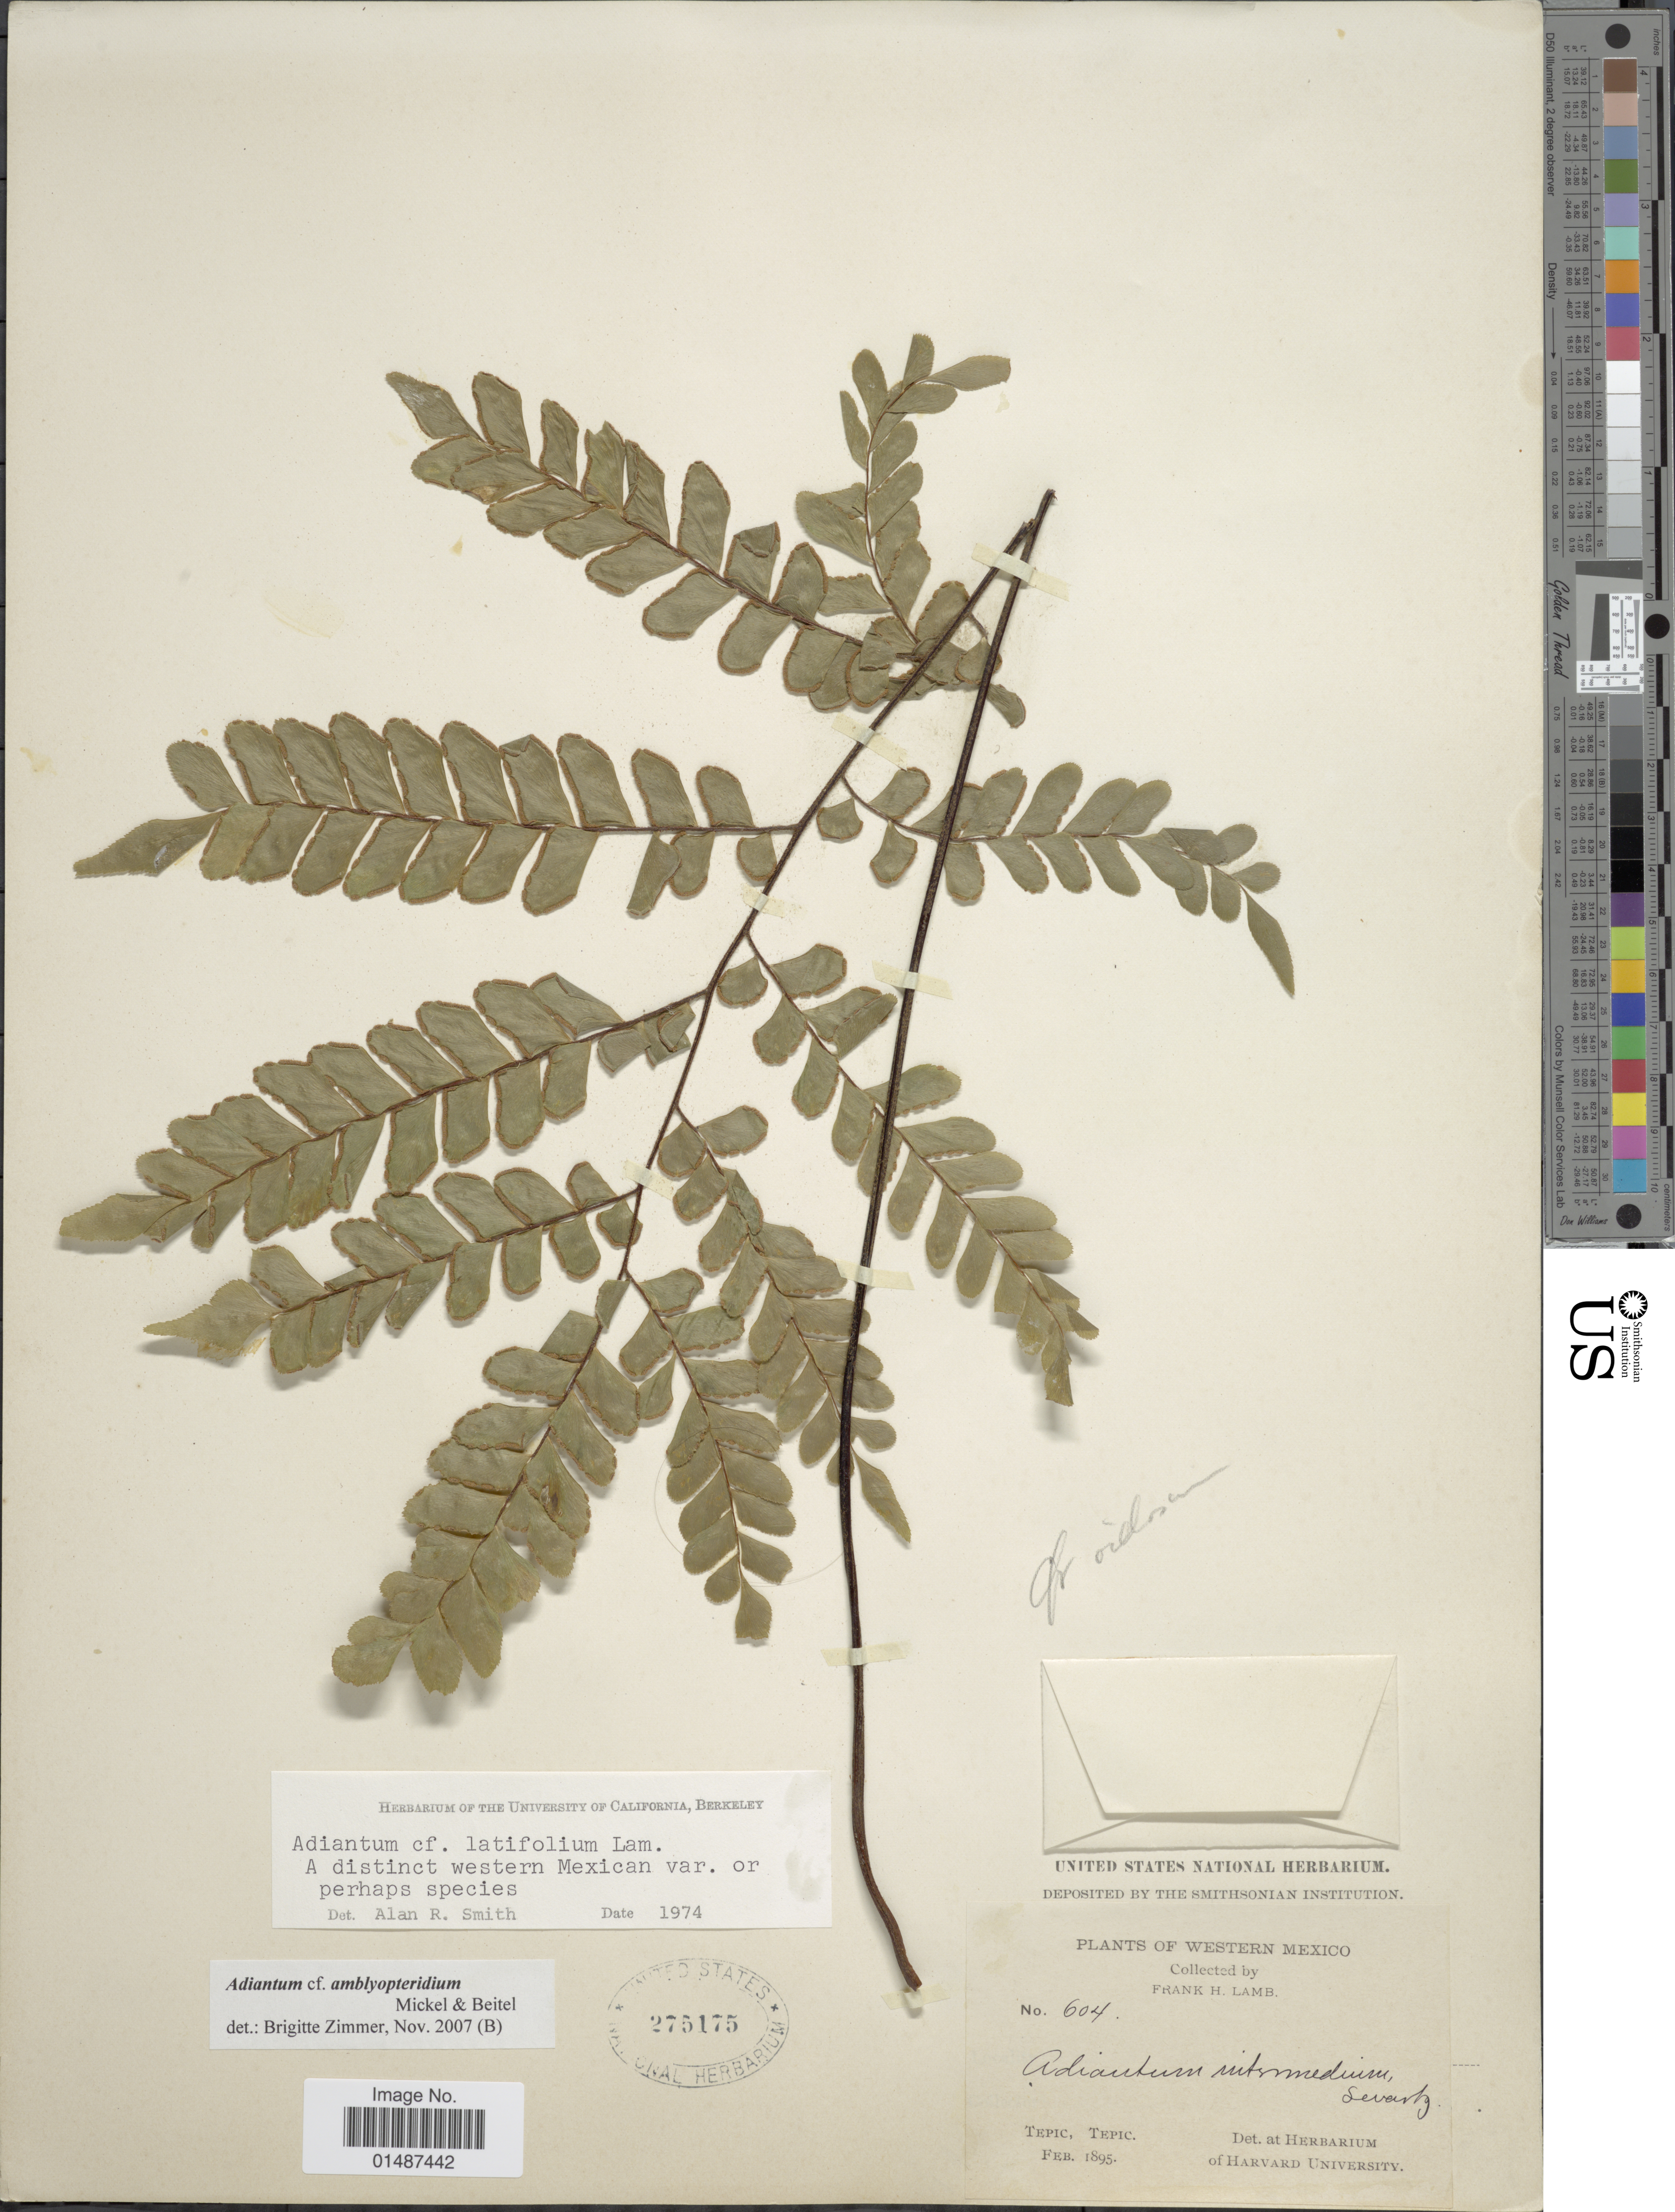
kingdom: Plantae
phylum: Tracheophyta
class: Polypodiopsida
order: Polypodiales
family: Pteridaceae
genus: Adiantum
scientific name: Adiantum amblyopteridium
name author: Mickel & Beitel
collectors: F. H. Lamb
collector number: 604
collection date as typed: Feb 1895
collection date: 1895-02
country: Mexico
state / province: Nayarit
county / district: Tepic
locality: Tepic Mun., Tepic Territory [now Nayarit].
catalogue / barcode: US 275175